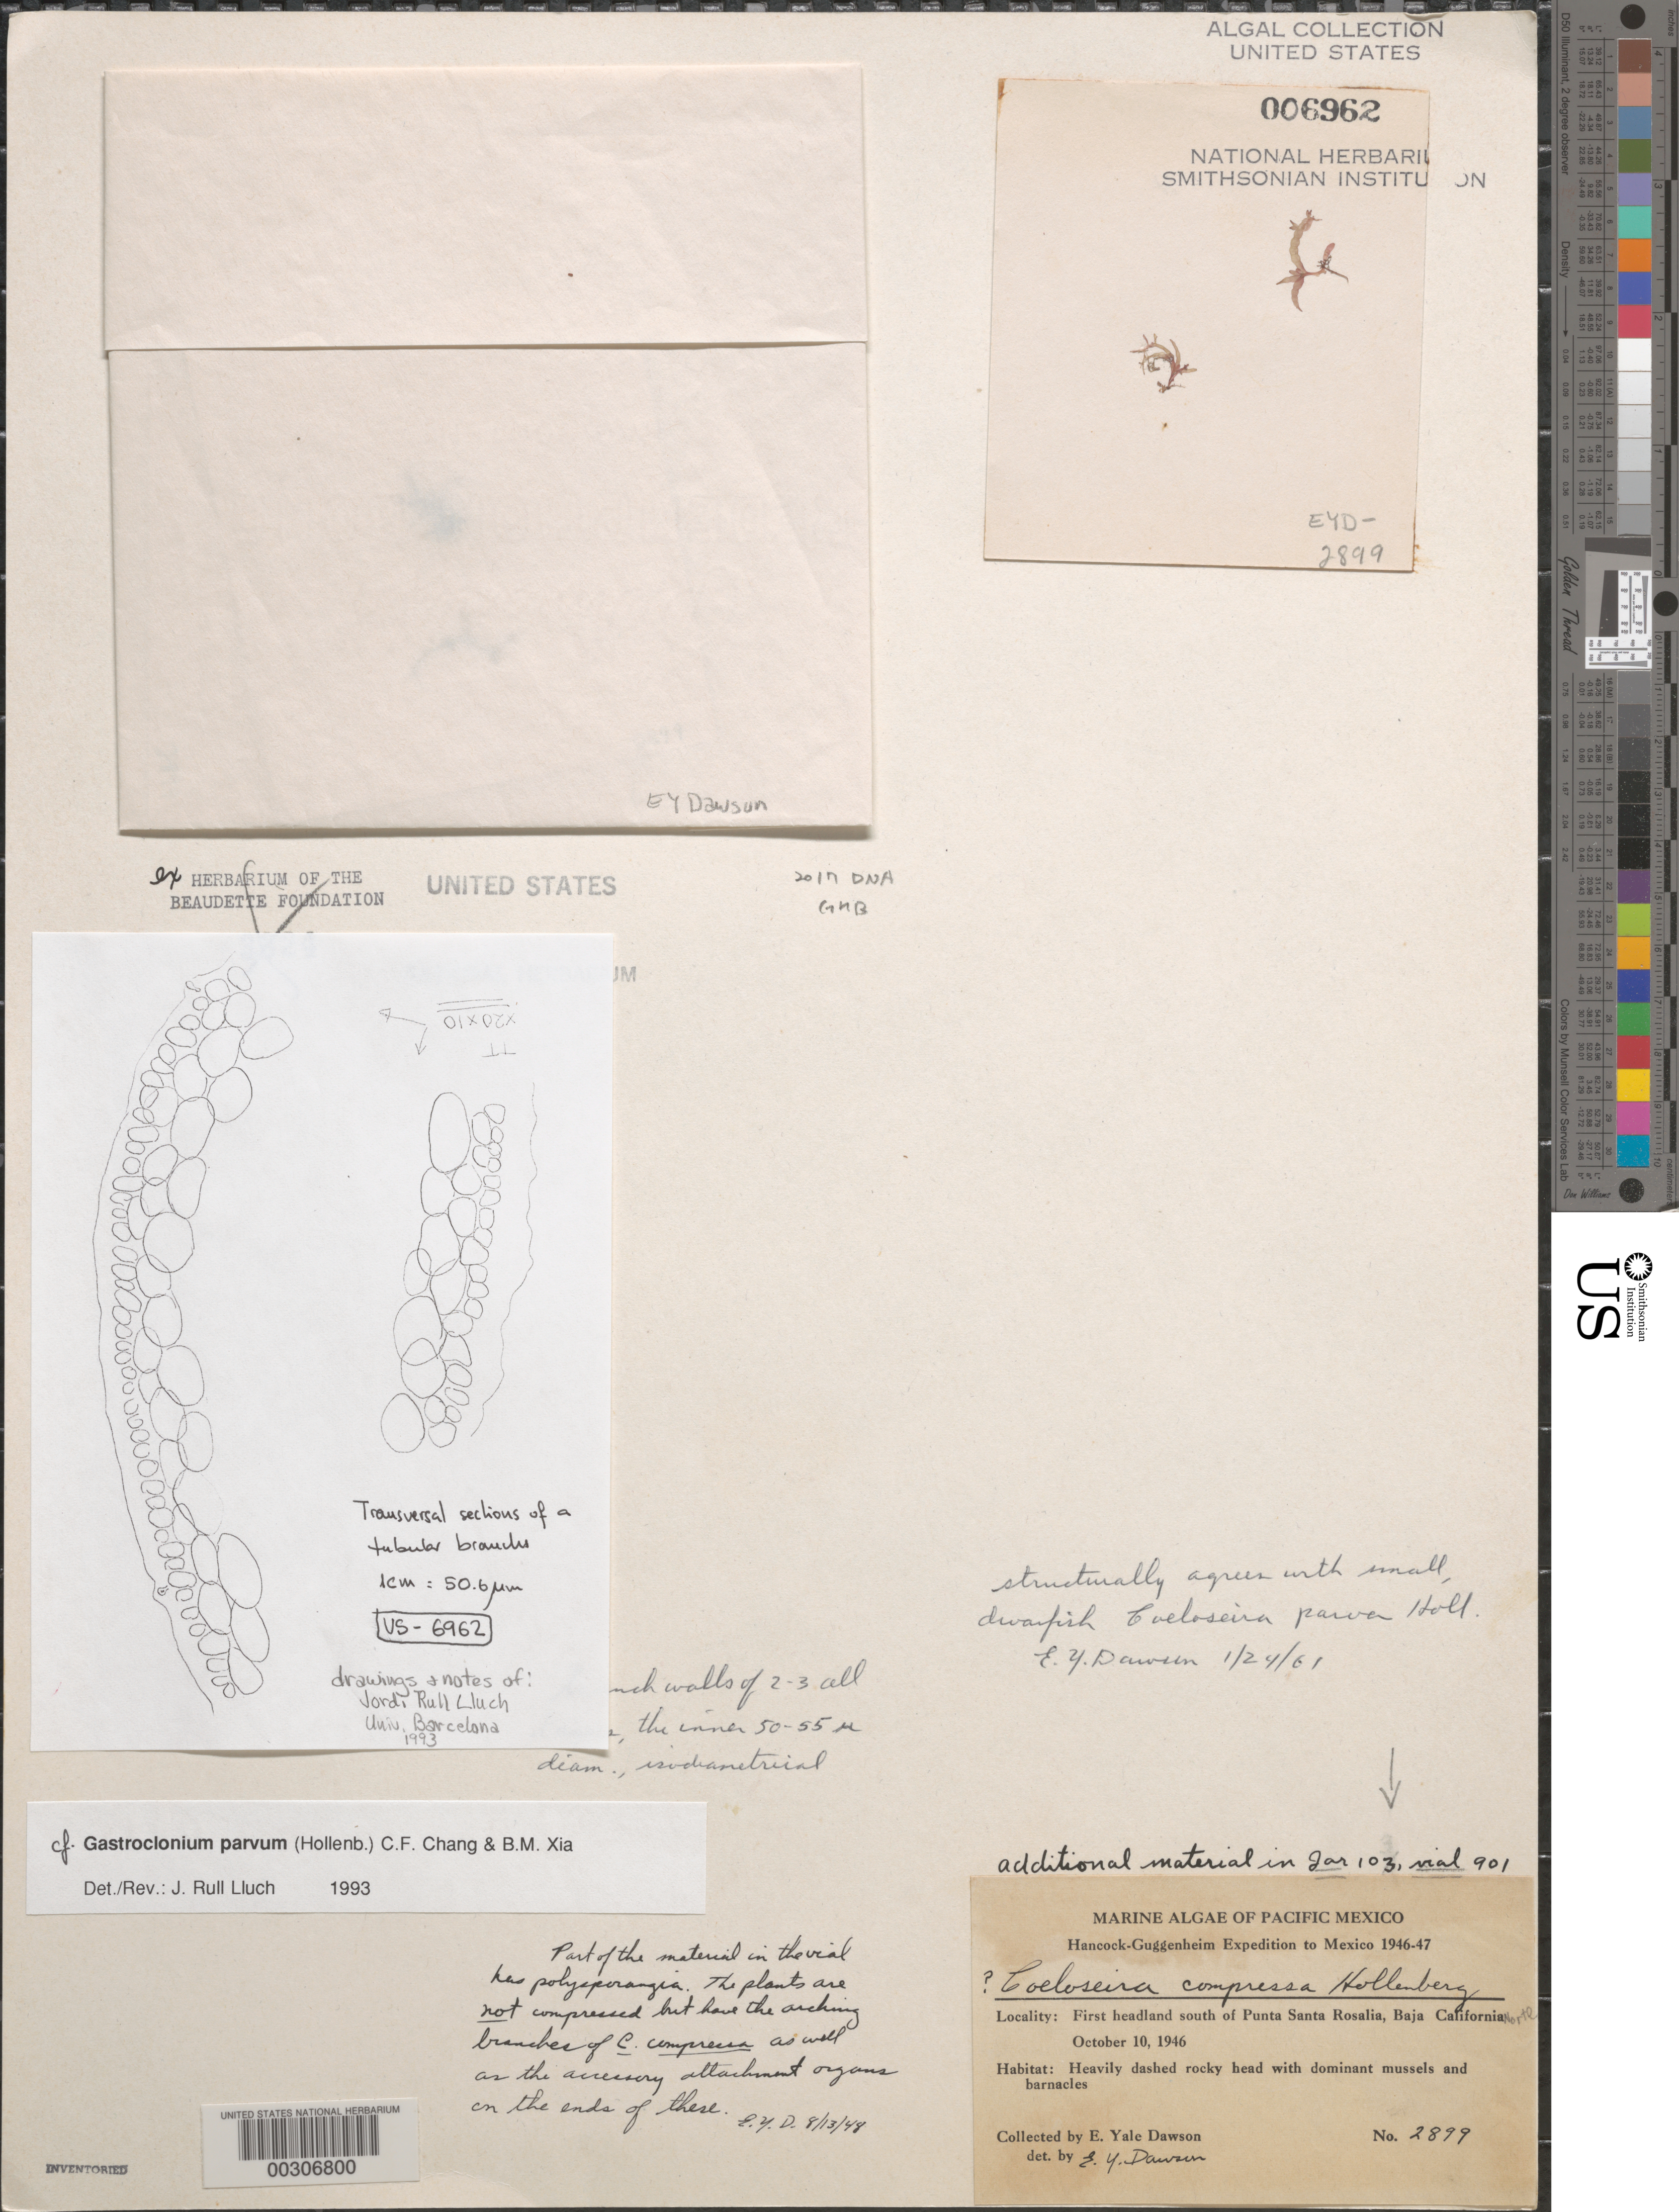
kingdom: Plantae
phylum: Rhodophyta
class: Florideophyceae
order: Rhodymeniales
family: Champiaceae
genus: Gastroclonium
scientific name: Gastroclonium parvum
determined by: Lluch, J. R.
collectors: E. Y. Dawson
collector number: EYD 2899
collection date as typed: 10 Oct 1946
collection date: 1946-10-10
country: Mexico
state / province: Baja California Sur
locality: First headland south of Punta Santa Rosalia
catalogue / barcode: US 6962